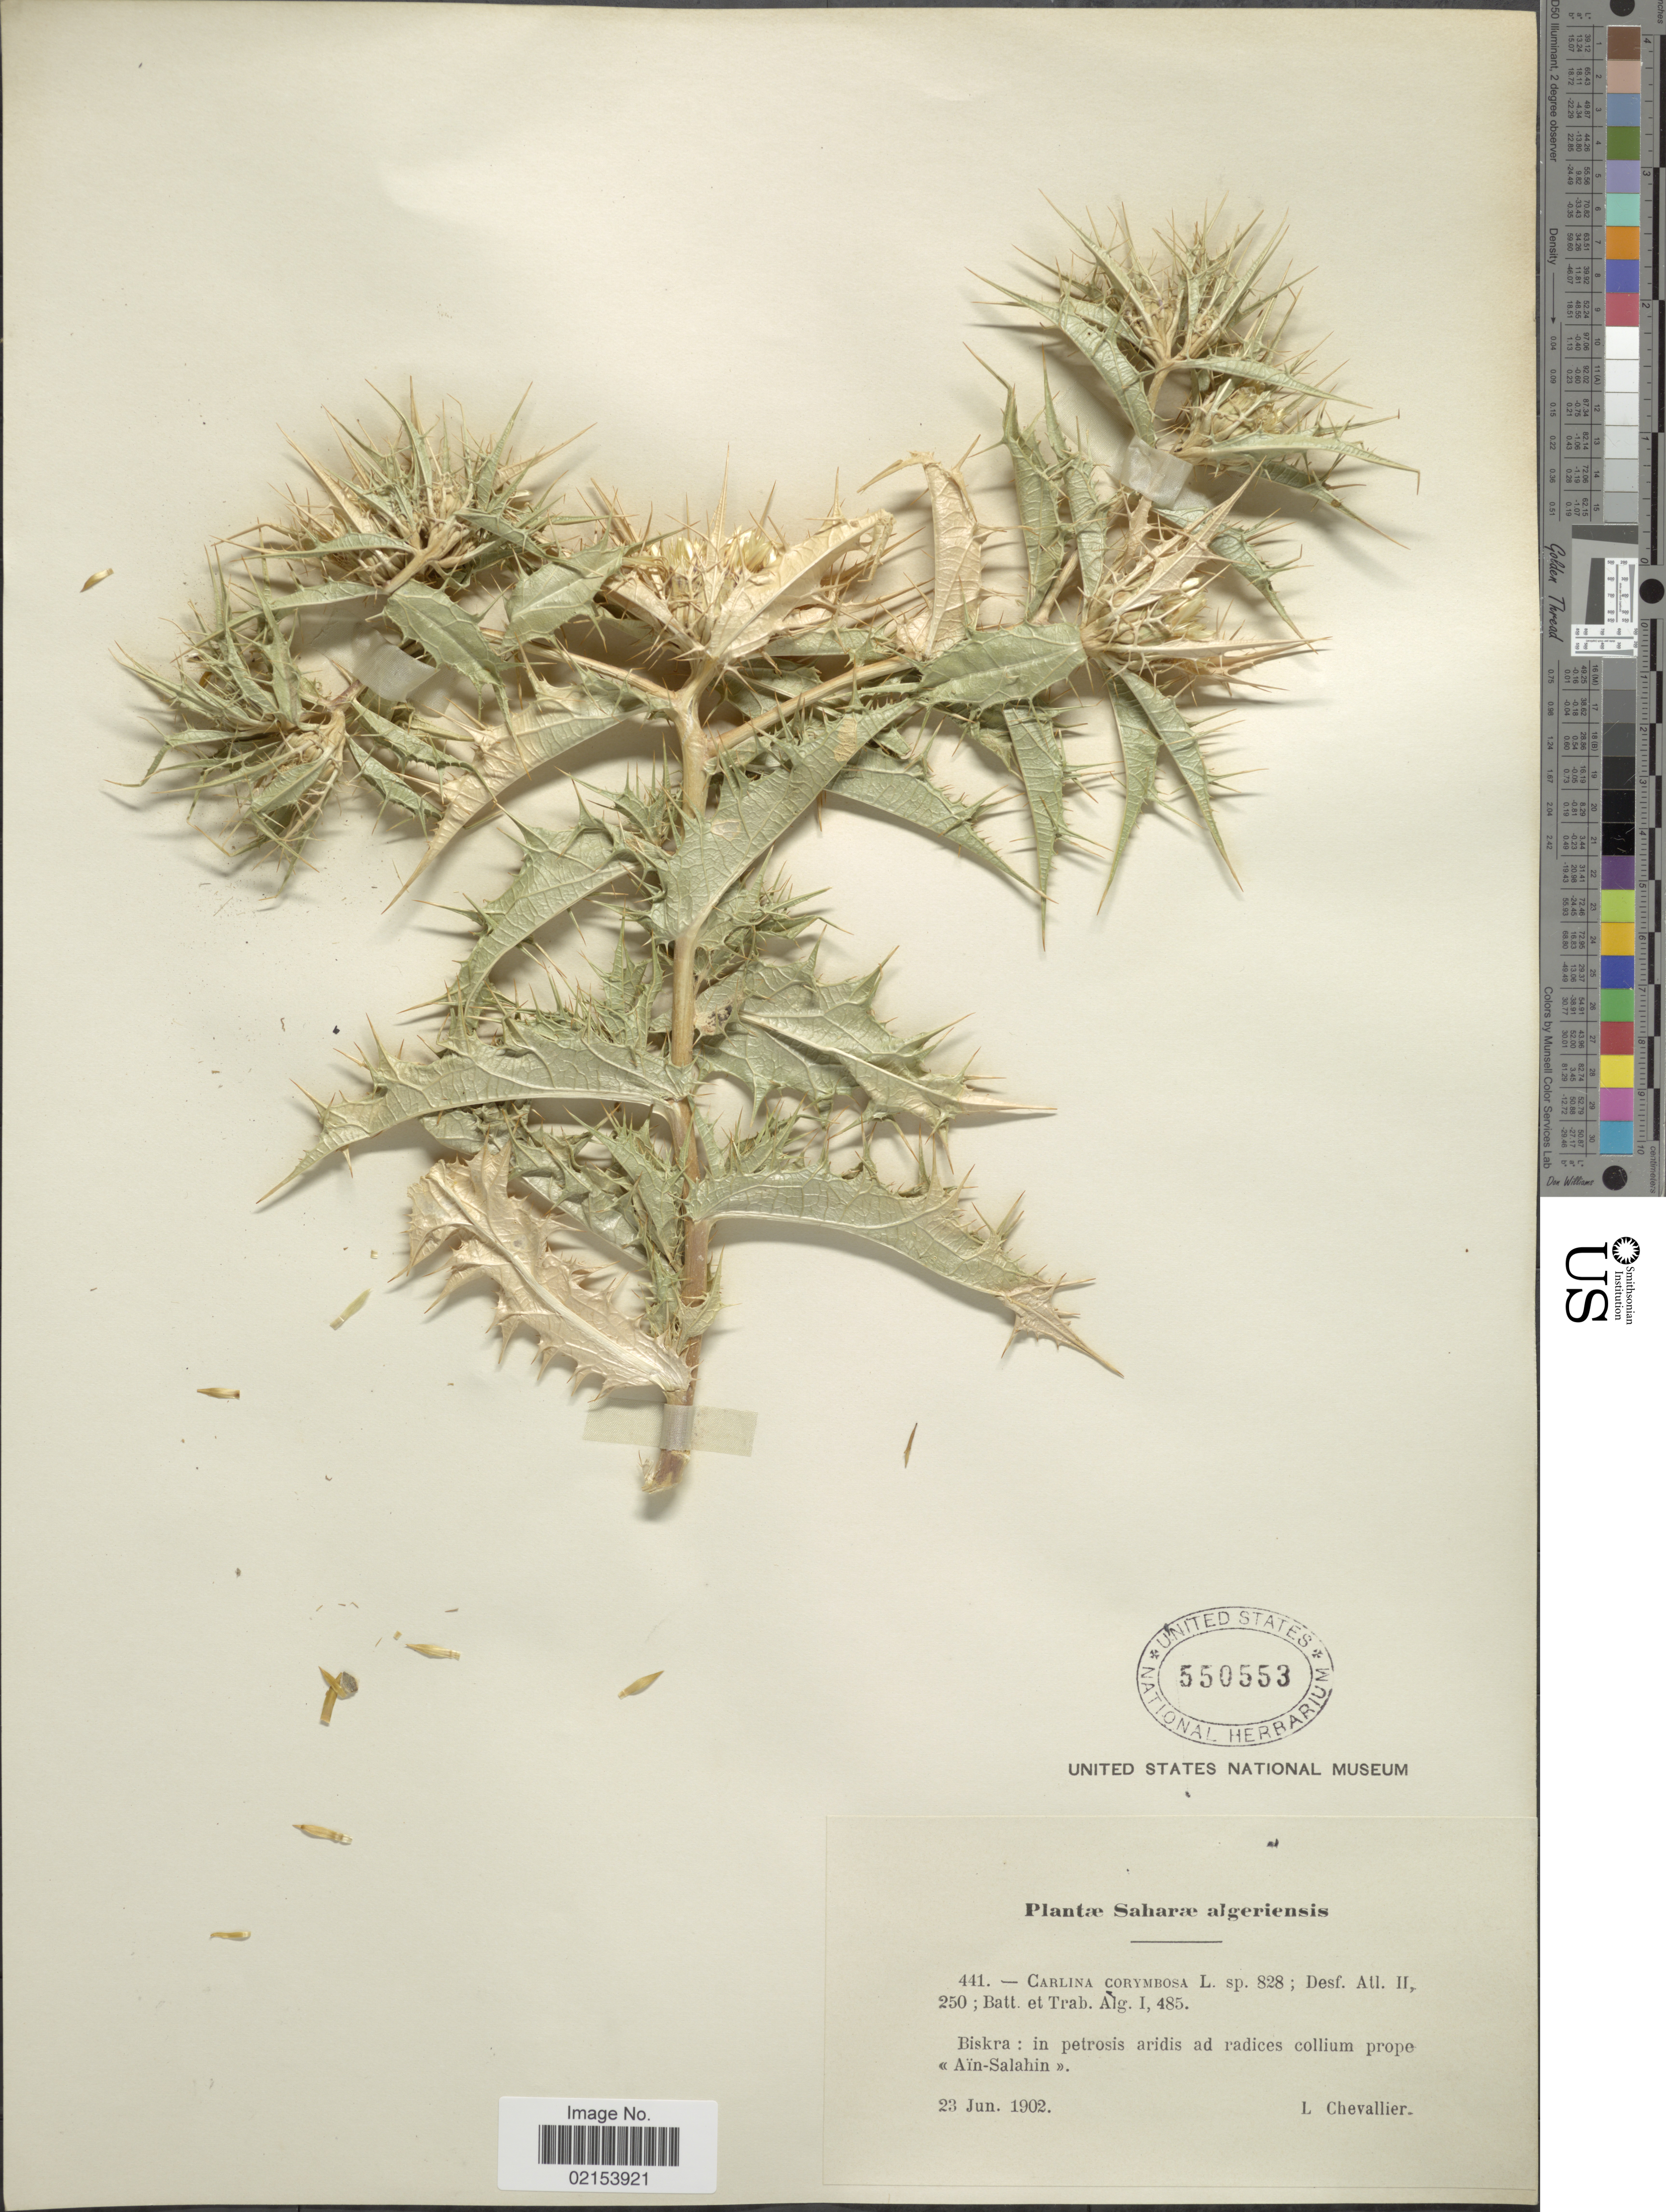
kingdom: Plantae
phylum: Tracheophyta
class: Magnoliopsida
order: Asterales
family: Asteraceae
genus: Carlina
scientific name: Carlina corymbosa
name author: L.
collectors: L. Chevallier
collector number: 441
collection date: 1902-06-23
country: Algeria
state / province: Biskra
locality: Collium porpe "Ain-Salahin"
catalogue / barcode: US 550553